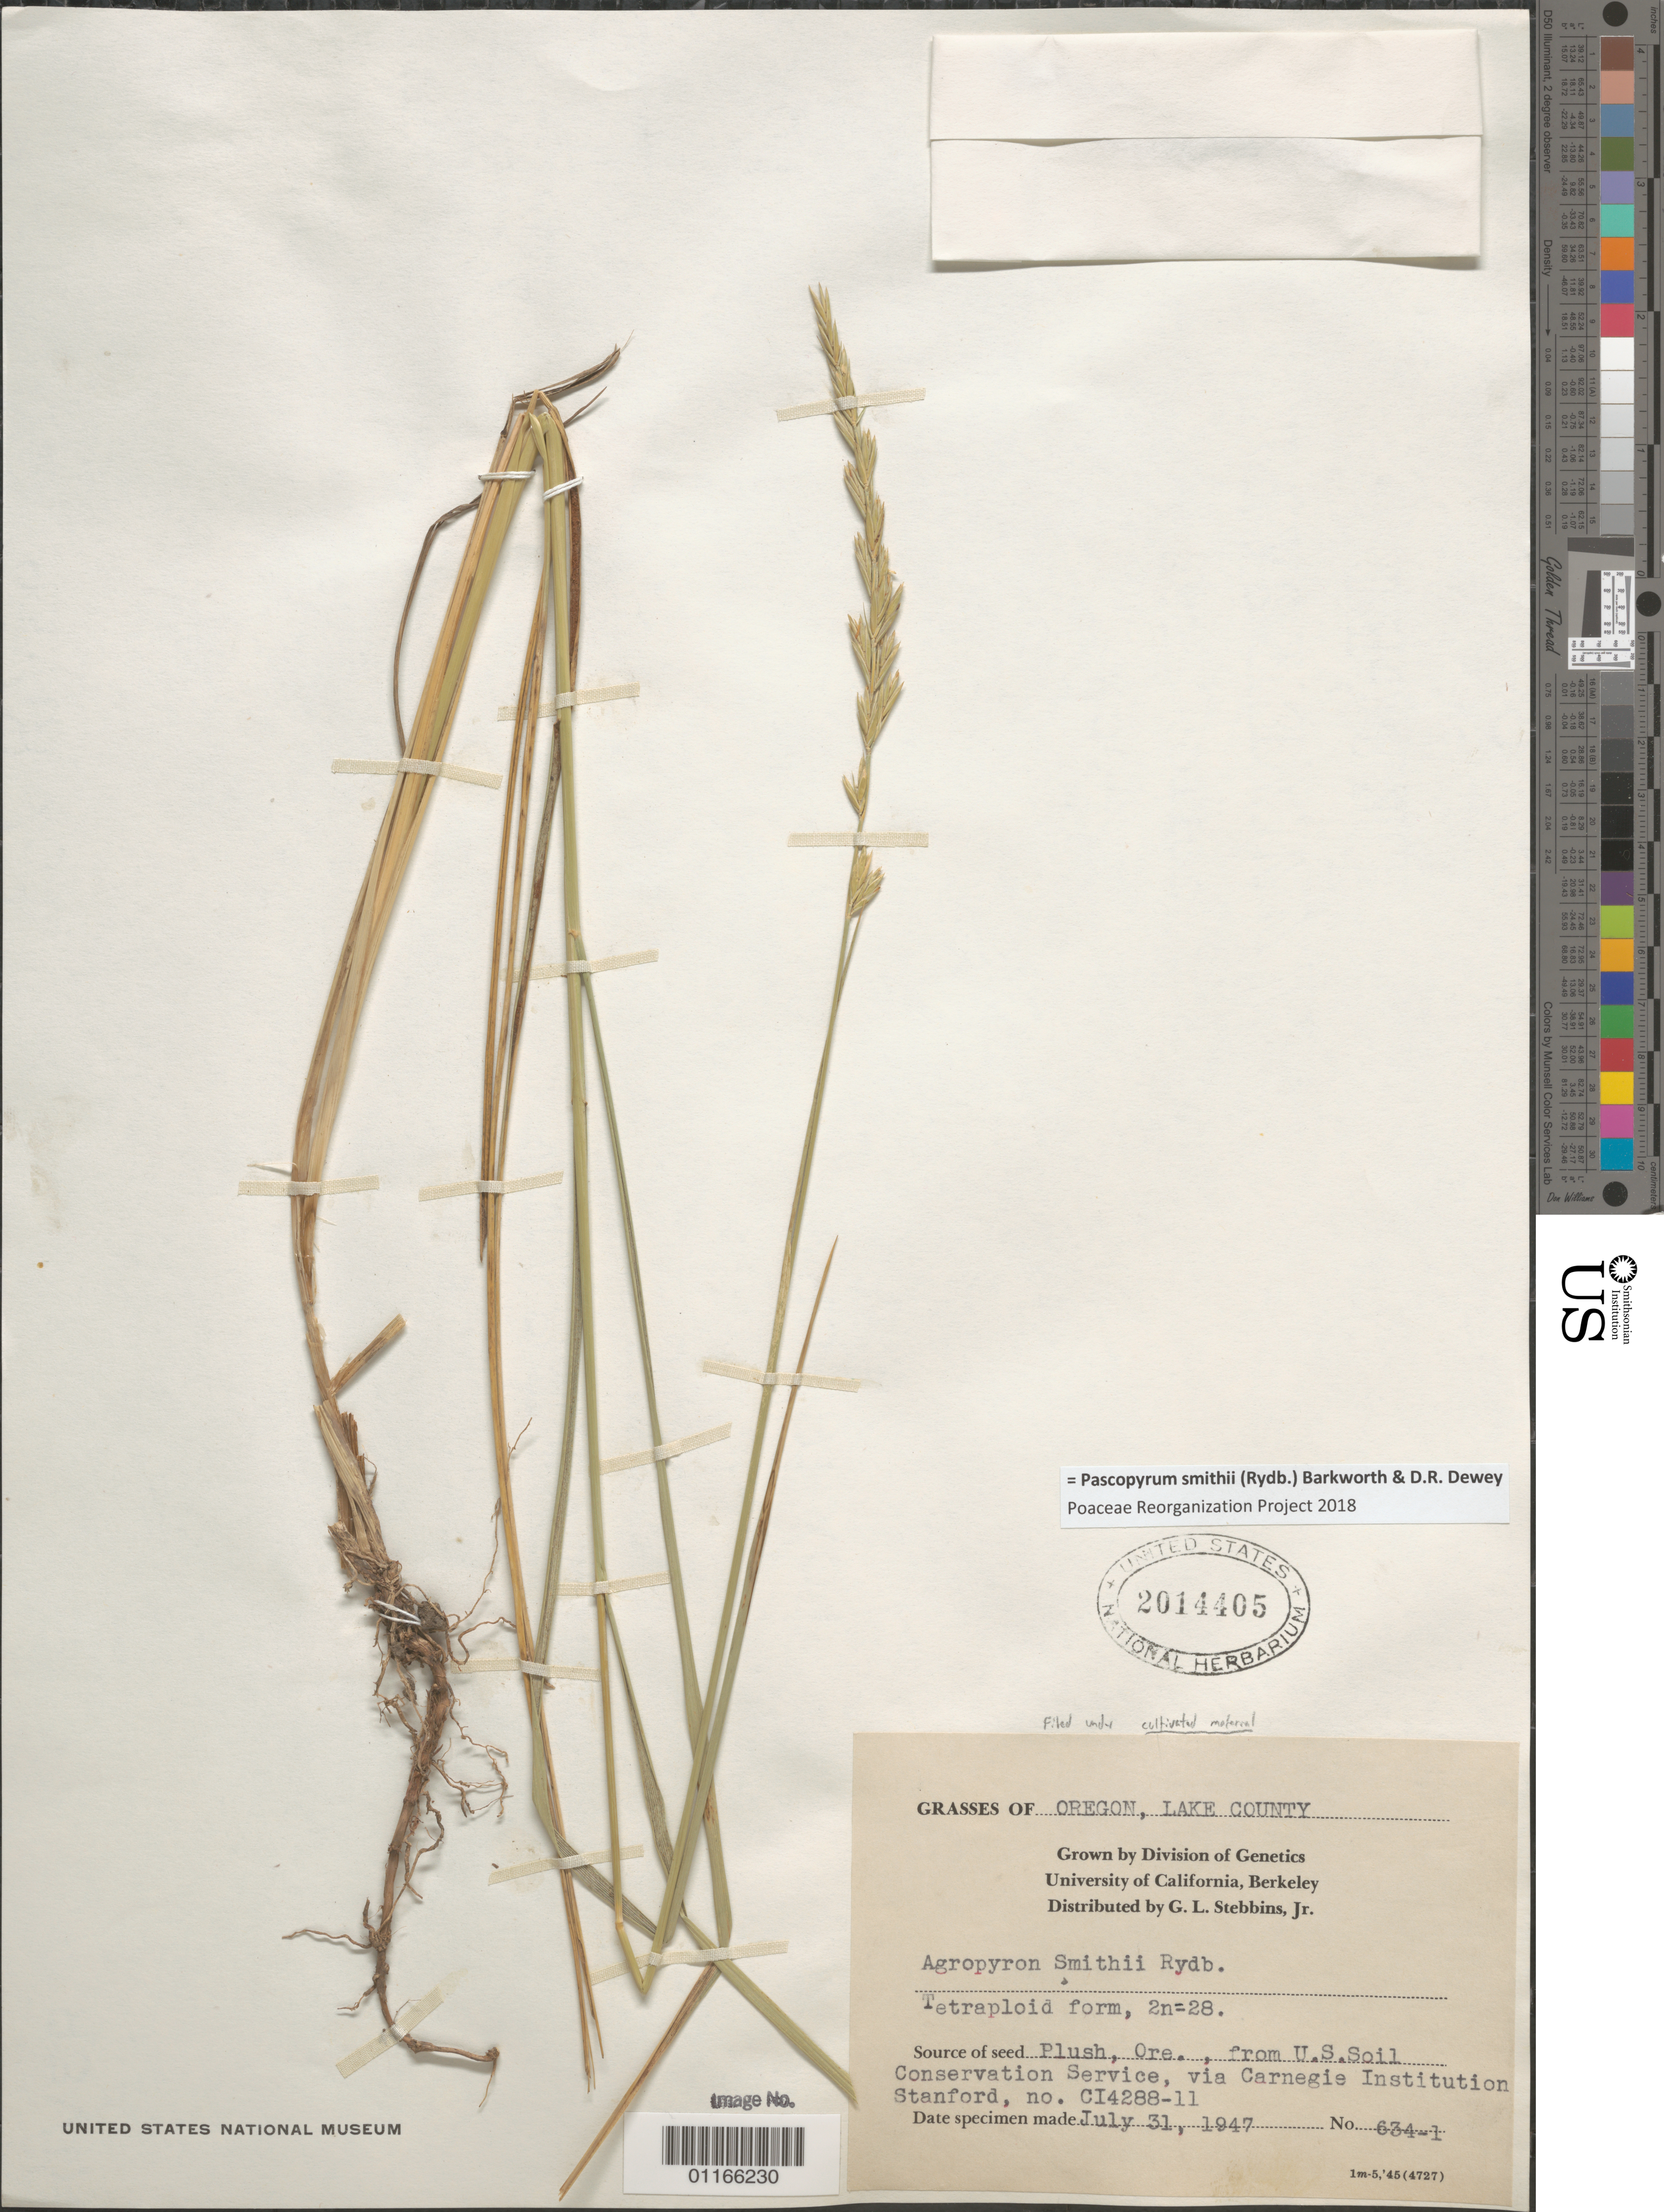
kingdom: Plantae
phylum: Tracheophyta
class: Liliopsida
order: Poales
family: Poaceae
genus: Pascopyrum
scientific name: Pascopyrum smithii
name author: (Rydb.) Barkworth & Dewey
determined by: Poaceae Reorganization Project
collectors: G. L. Stebbins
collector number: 634-1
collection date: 1947-07-31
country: United States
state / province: Oregon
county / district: Lake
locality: Source of seed: Plush, Ore., from U.S. Soil Conservation Service, via Carnegie Institution Standord, no. CI4288-11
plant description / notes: Grown by Division of Genetics University of California, Berkeley Distributed by G. L. Stebbins, Jr. Tetraploid form, 2n=28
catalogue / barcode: US 2014405